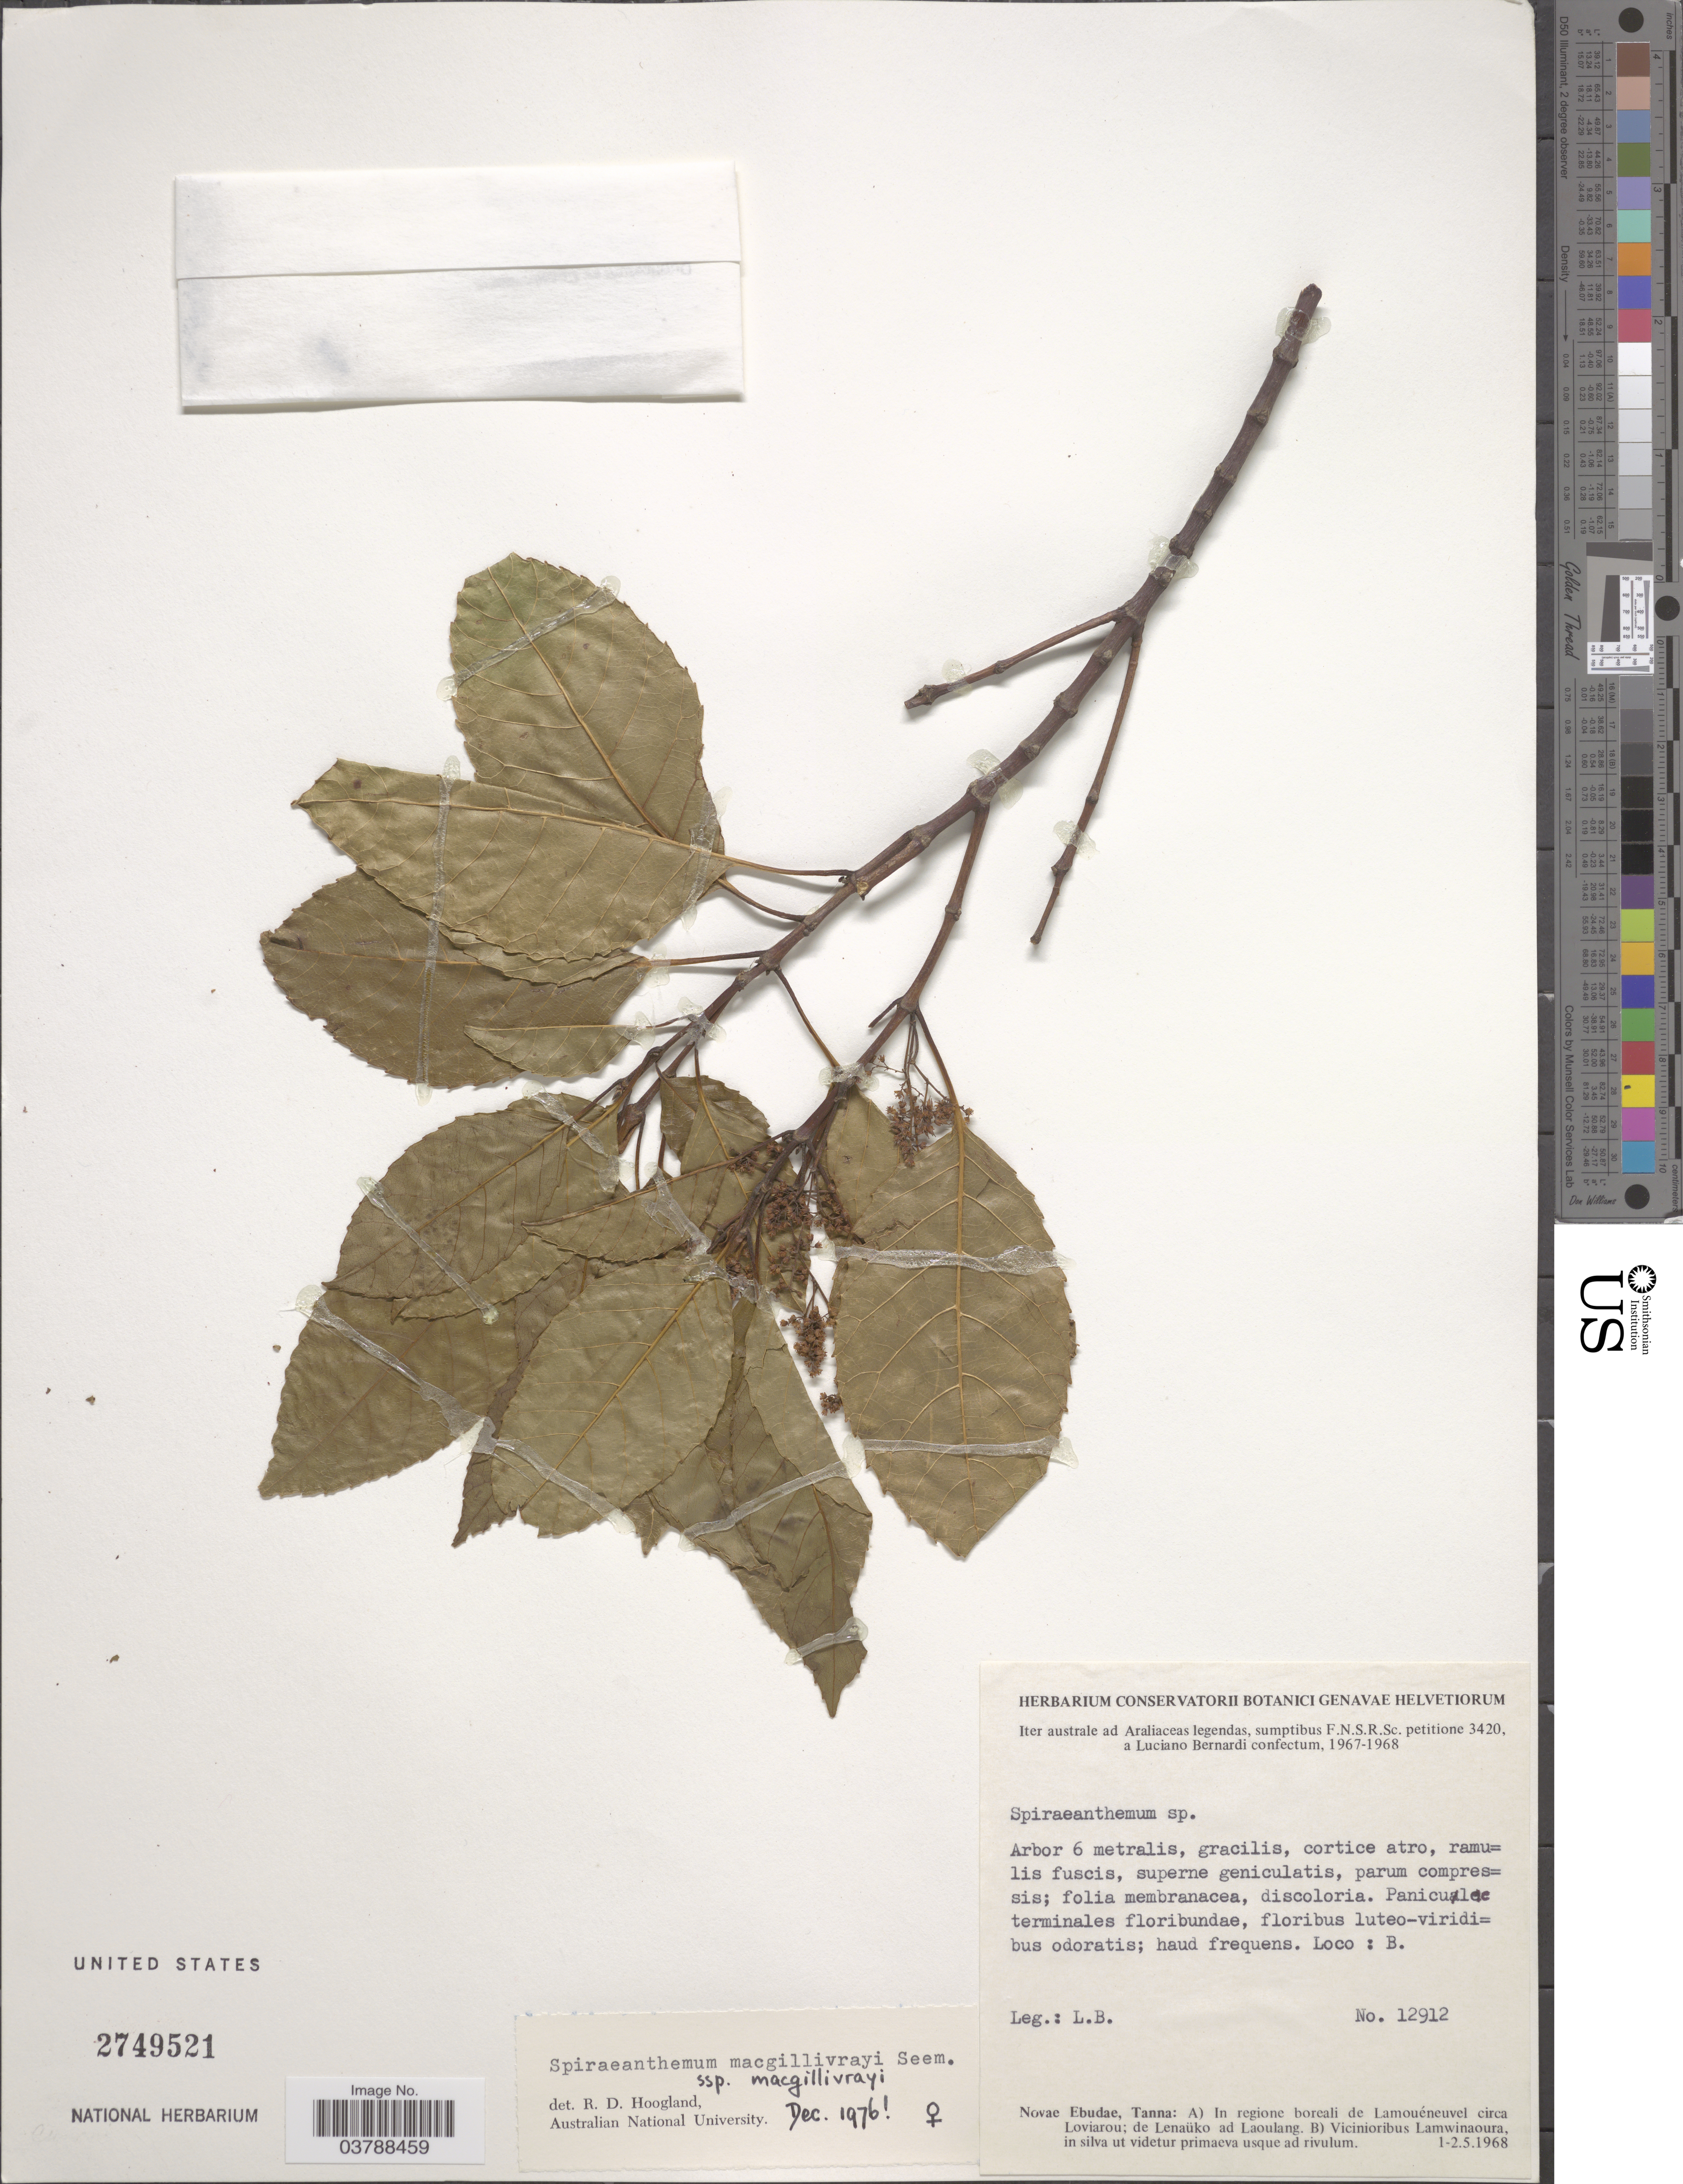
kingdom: Plantae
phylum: Tracheophyta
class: Magnoliopsida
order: Oxalidales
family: Cunoniaceae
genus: Spiraeanthemum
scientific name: Spiraeanthemum macgillivrayi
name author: Seem.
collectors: L. Bernardi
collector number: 12912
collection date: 1968-05-01/1968-05-02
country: Vanuatu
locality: Novae Ebudae, Tanna: Vicinioribus Lamwinaoura in silva ut videtur primaeva usque ad rivulum.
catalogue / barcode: US 2749521